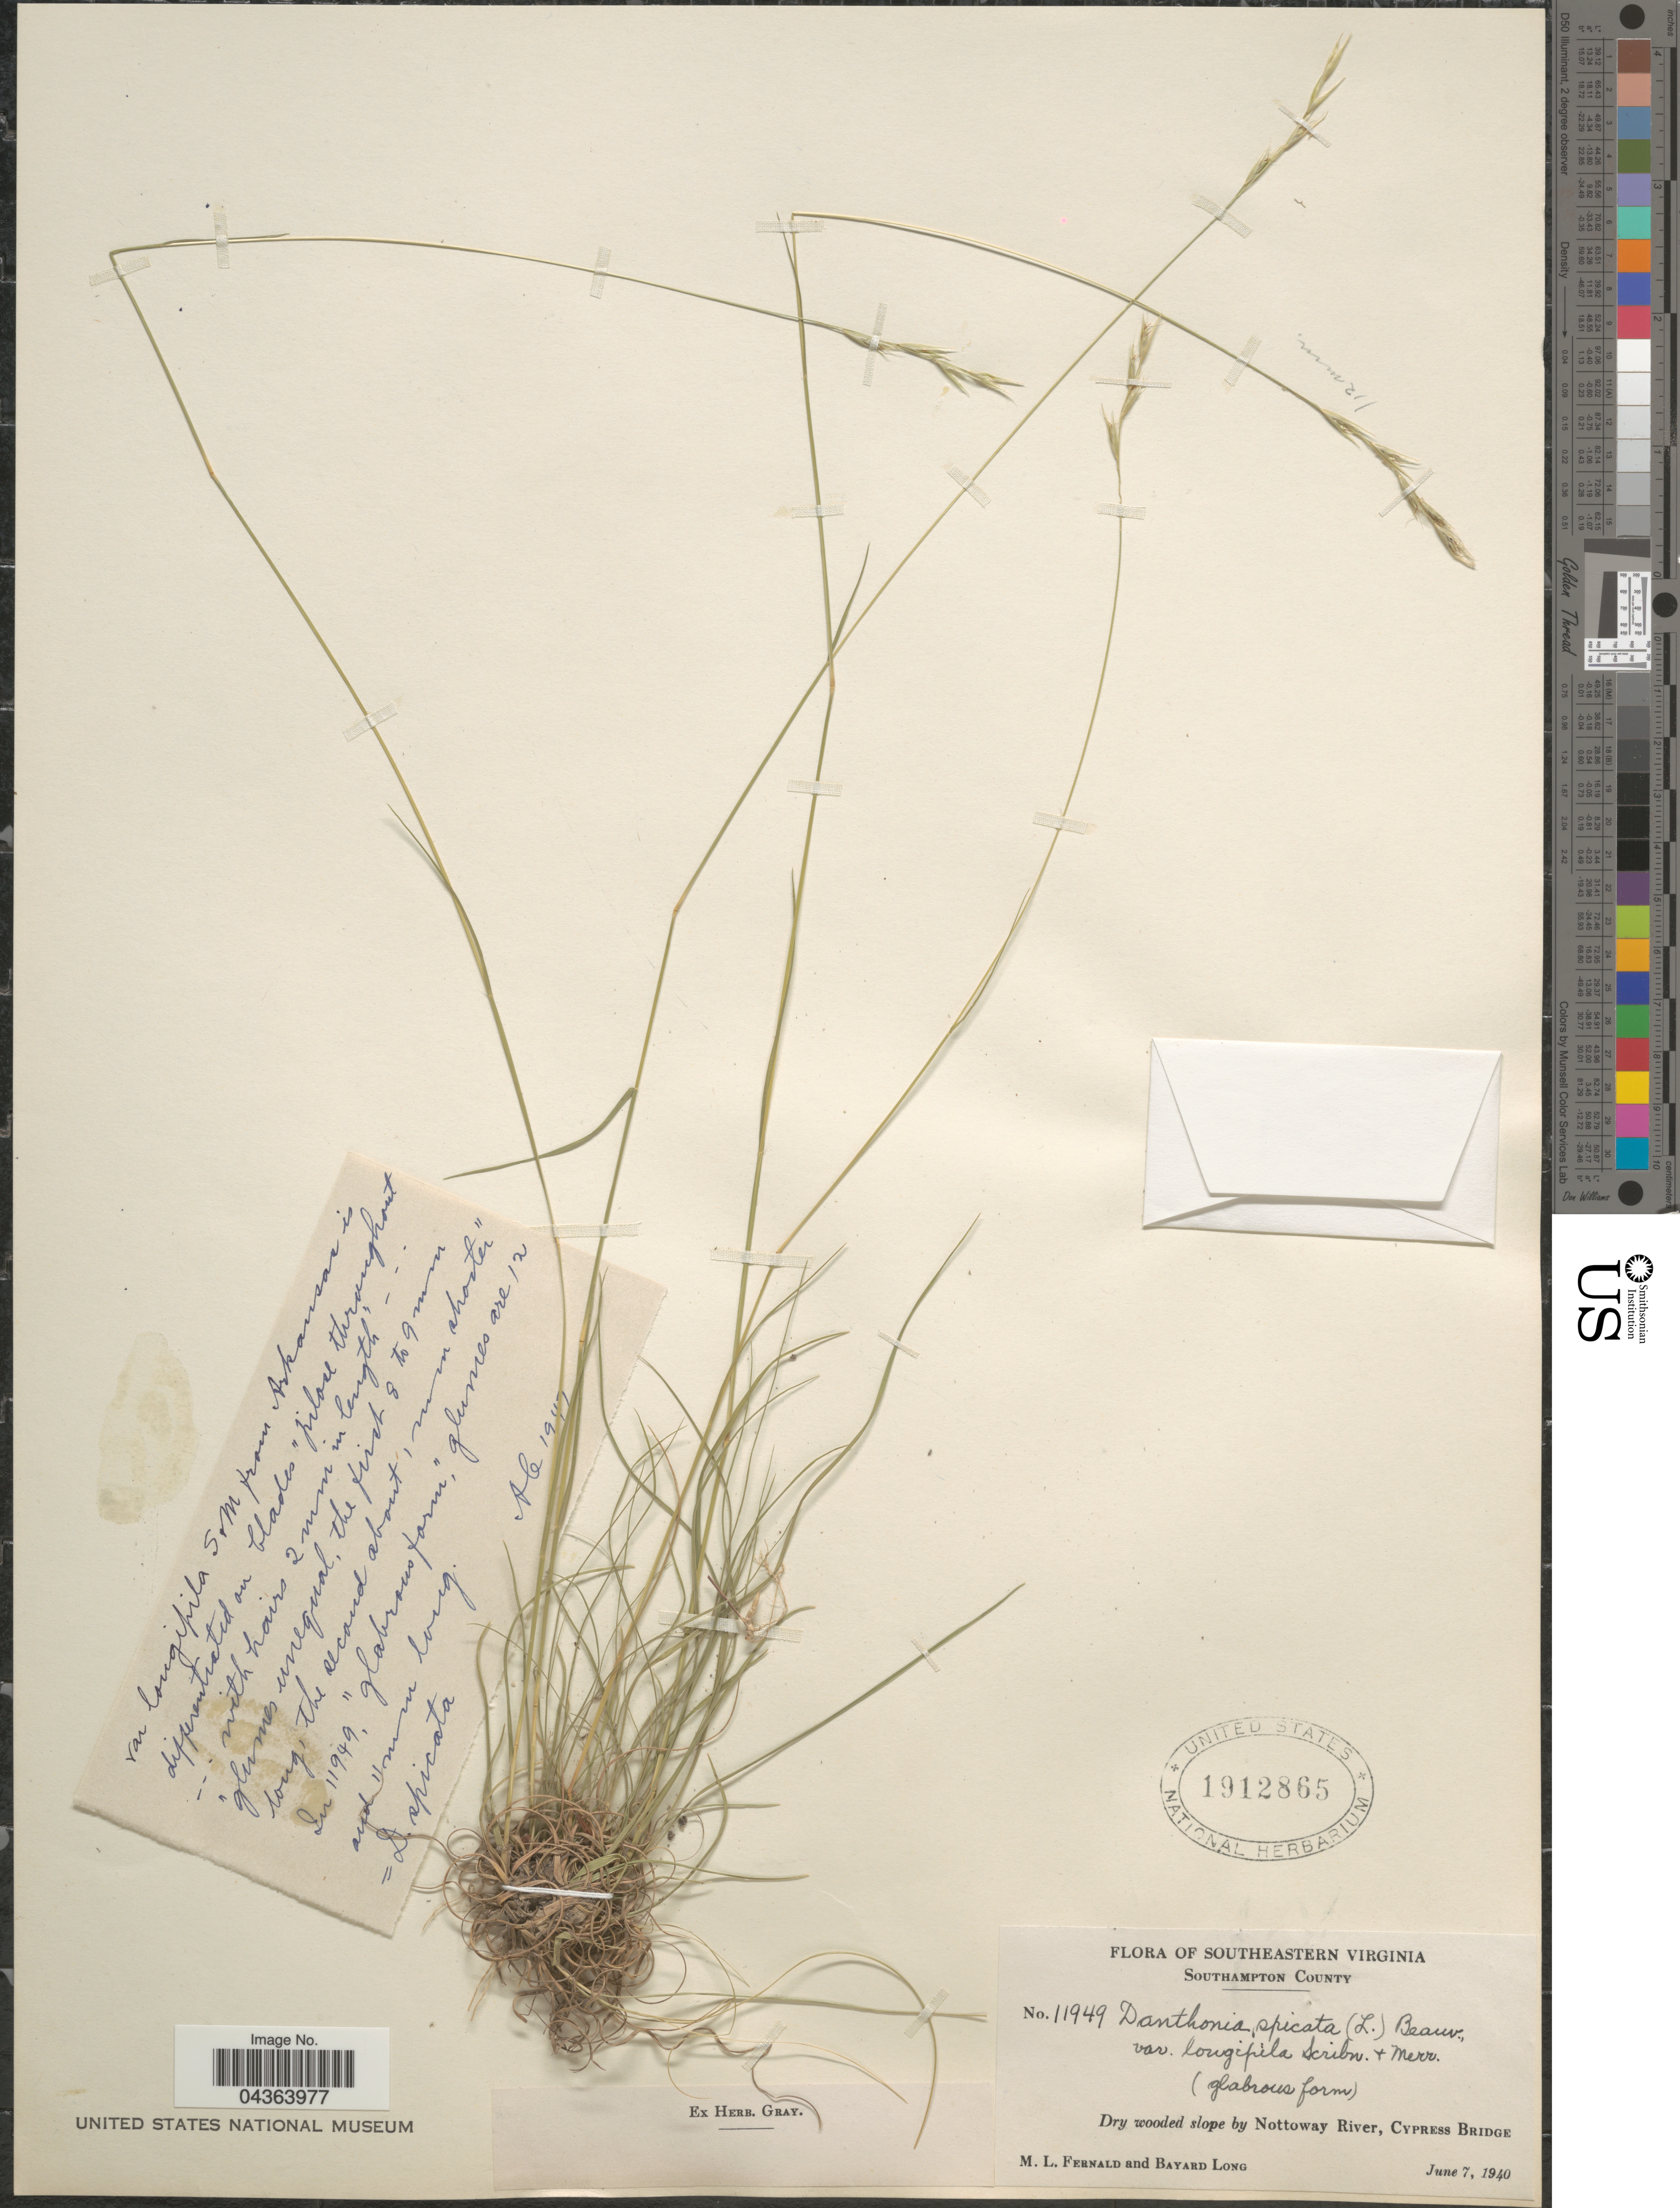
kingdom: Plantae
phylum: Tracheophyta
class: Liliopsida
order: Poales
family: Poaceae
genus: Danthonia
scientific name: Danthonia spicata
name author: (L.) P. Beauv. ex Roem. & Schult.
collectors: M. L. Fernald & B. Long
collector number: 11949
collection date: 1940-06-07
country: United States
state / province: Virginia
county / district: Southampton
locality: Southeastern Virginia. Southampton County. Dry wooded slope by Nottoway River, Cypress Bridge.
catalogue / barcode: US 1912865